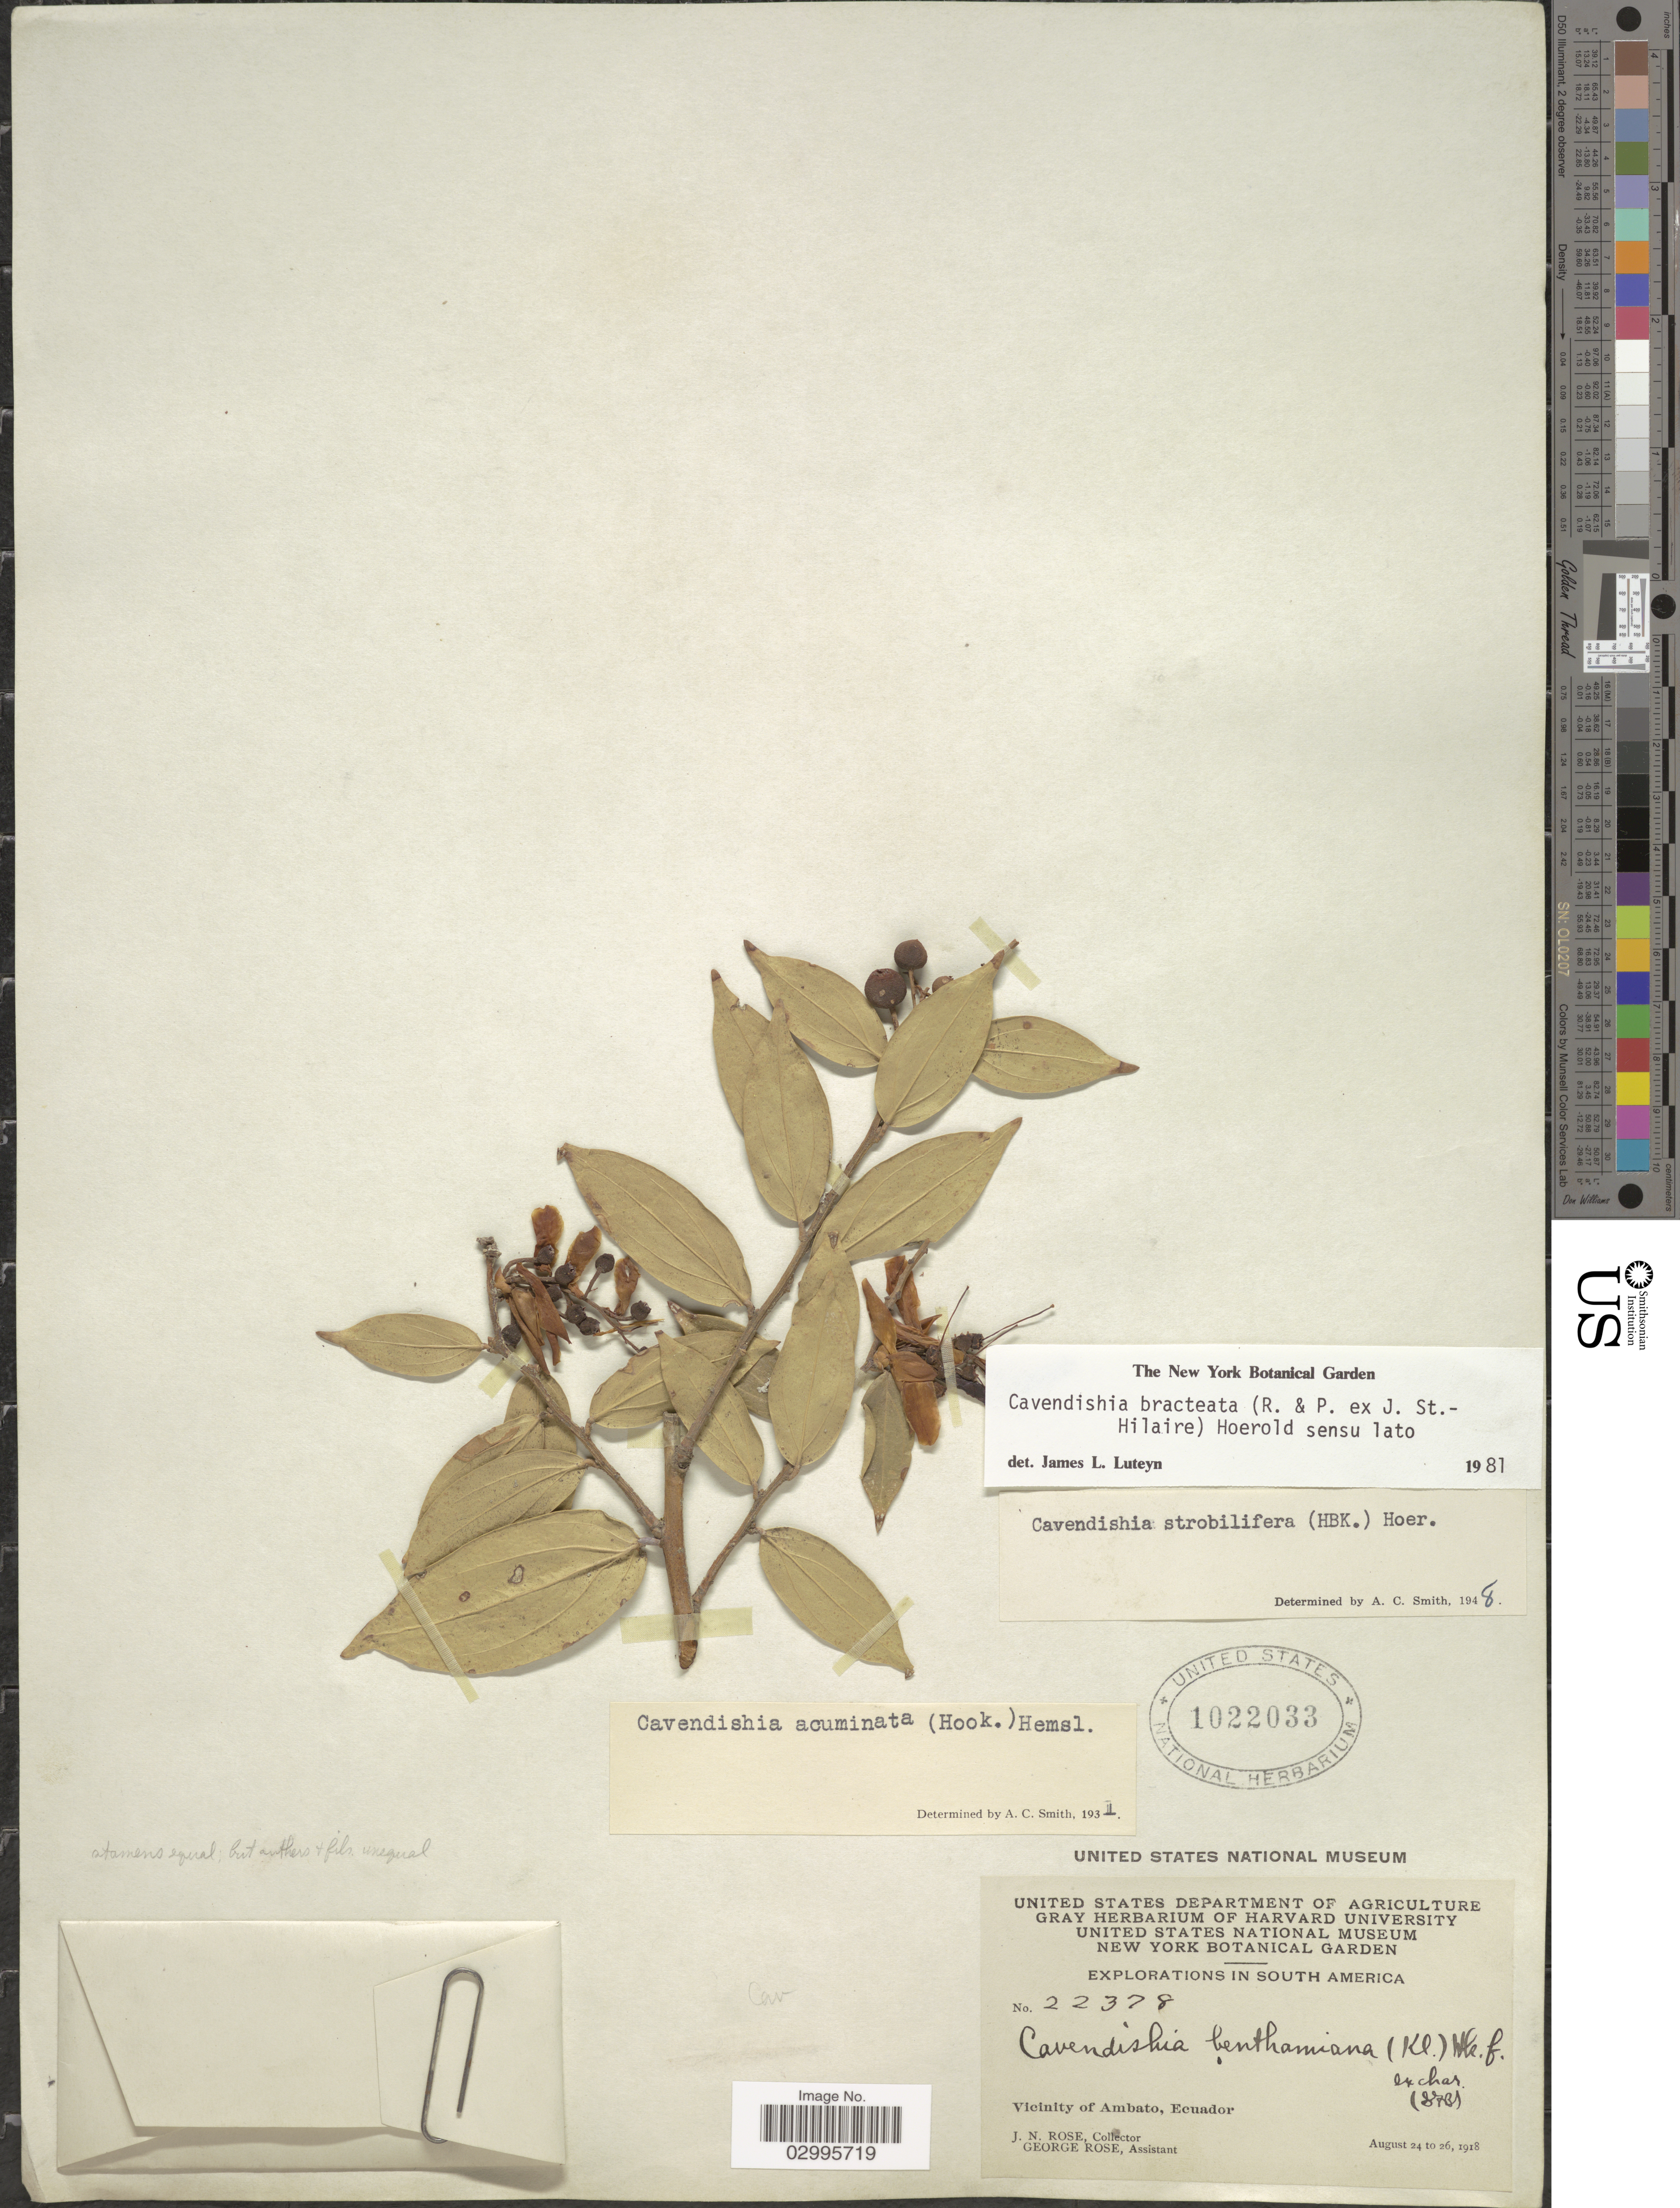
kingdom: Plantae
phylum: Tracheophyta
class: Magnoliopsida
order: Ericales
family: Ericaceae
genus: Cavendishia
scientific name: Cavendishia bracteata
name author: (Ruiz & Pav. ex J. St.-Hil.) Hoerold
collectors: J. N. Rose & G. Rose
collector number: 22378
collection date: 1918-08-24/1918-08-26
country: Ecuador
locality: Vicinity of Ambato.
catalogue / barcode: US 1022033